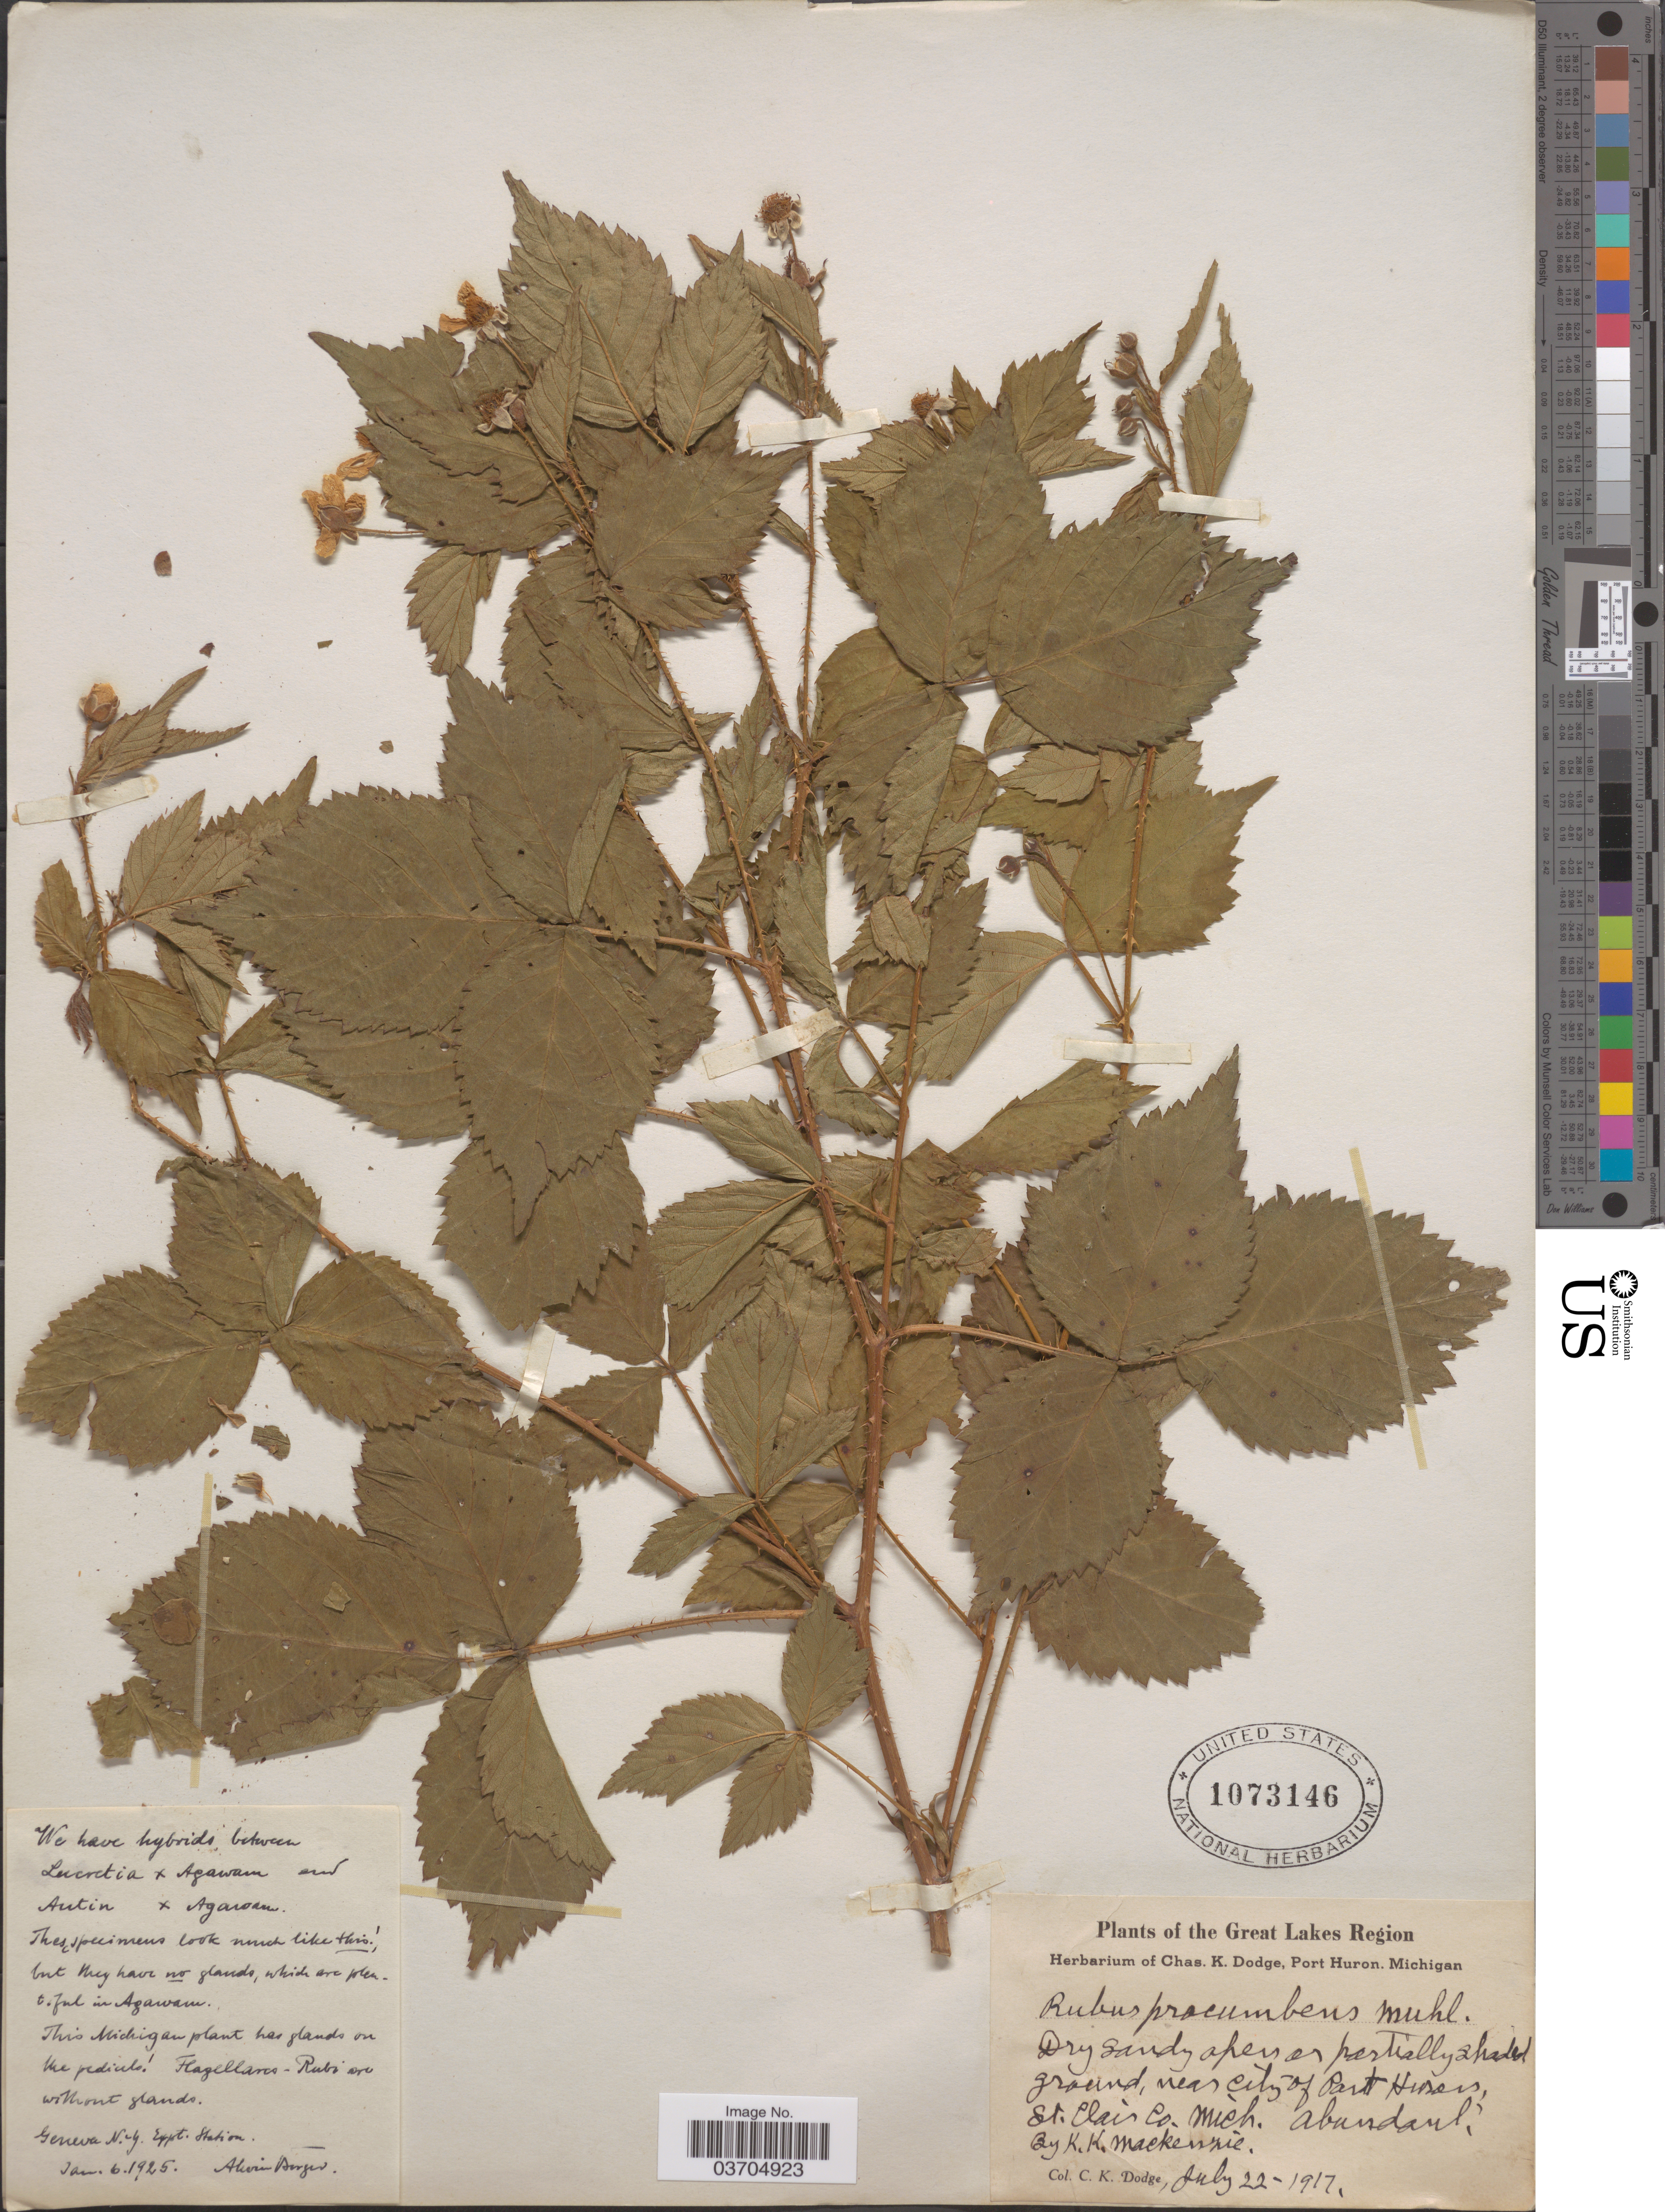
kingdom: Plantae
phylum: Tracheophyta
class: Magnoliopsida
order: Rosales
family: Rosaceae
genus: Rubus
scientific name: Rubus flagellaris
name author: Willd.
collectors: C. K. Dodge & K. K. Mackenzie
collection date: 1917-07-22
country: United States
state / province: Michigan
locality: The Great Lakes Region. Near City of Port Huron, St. Clair Co.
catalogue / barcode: US 1073146